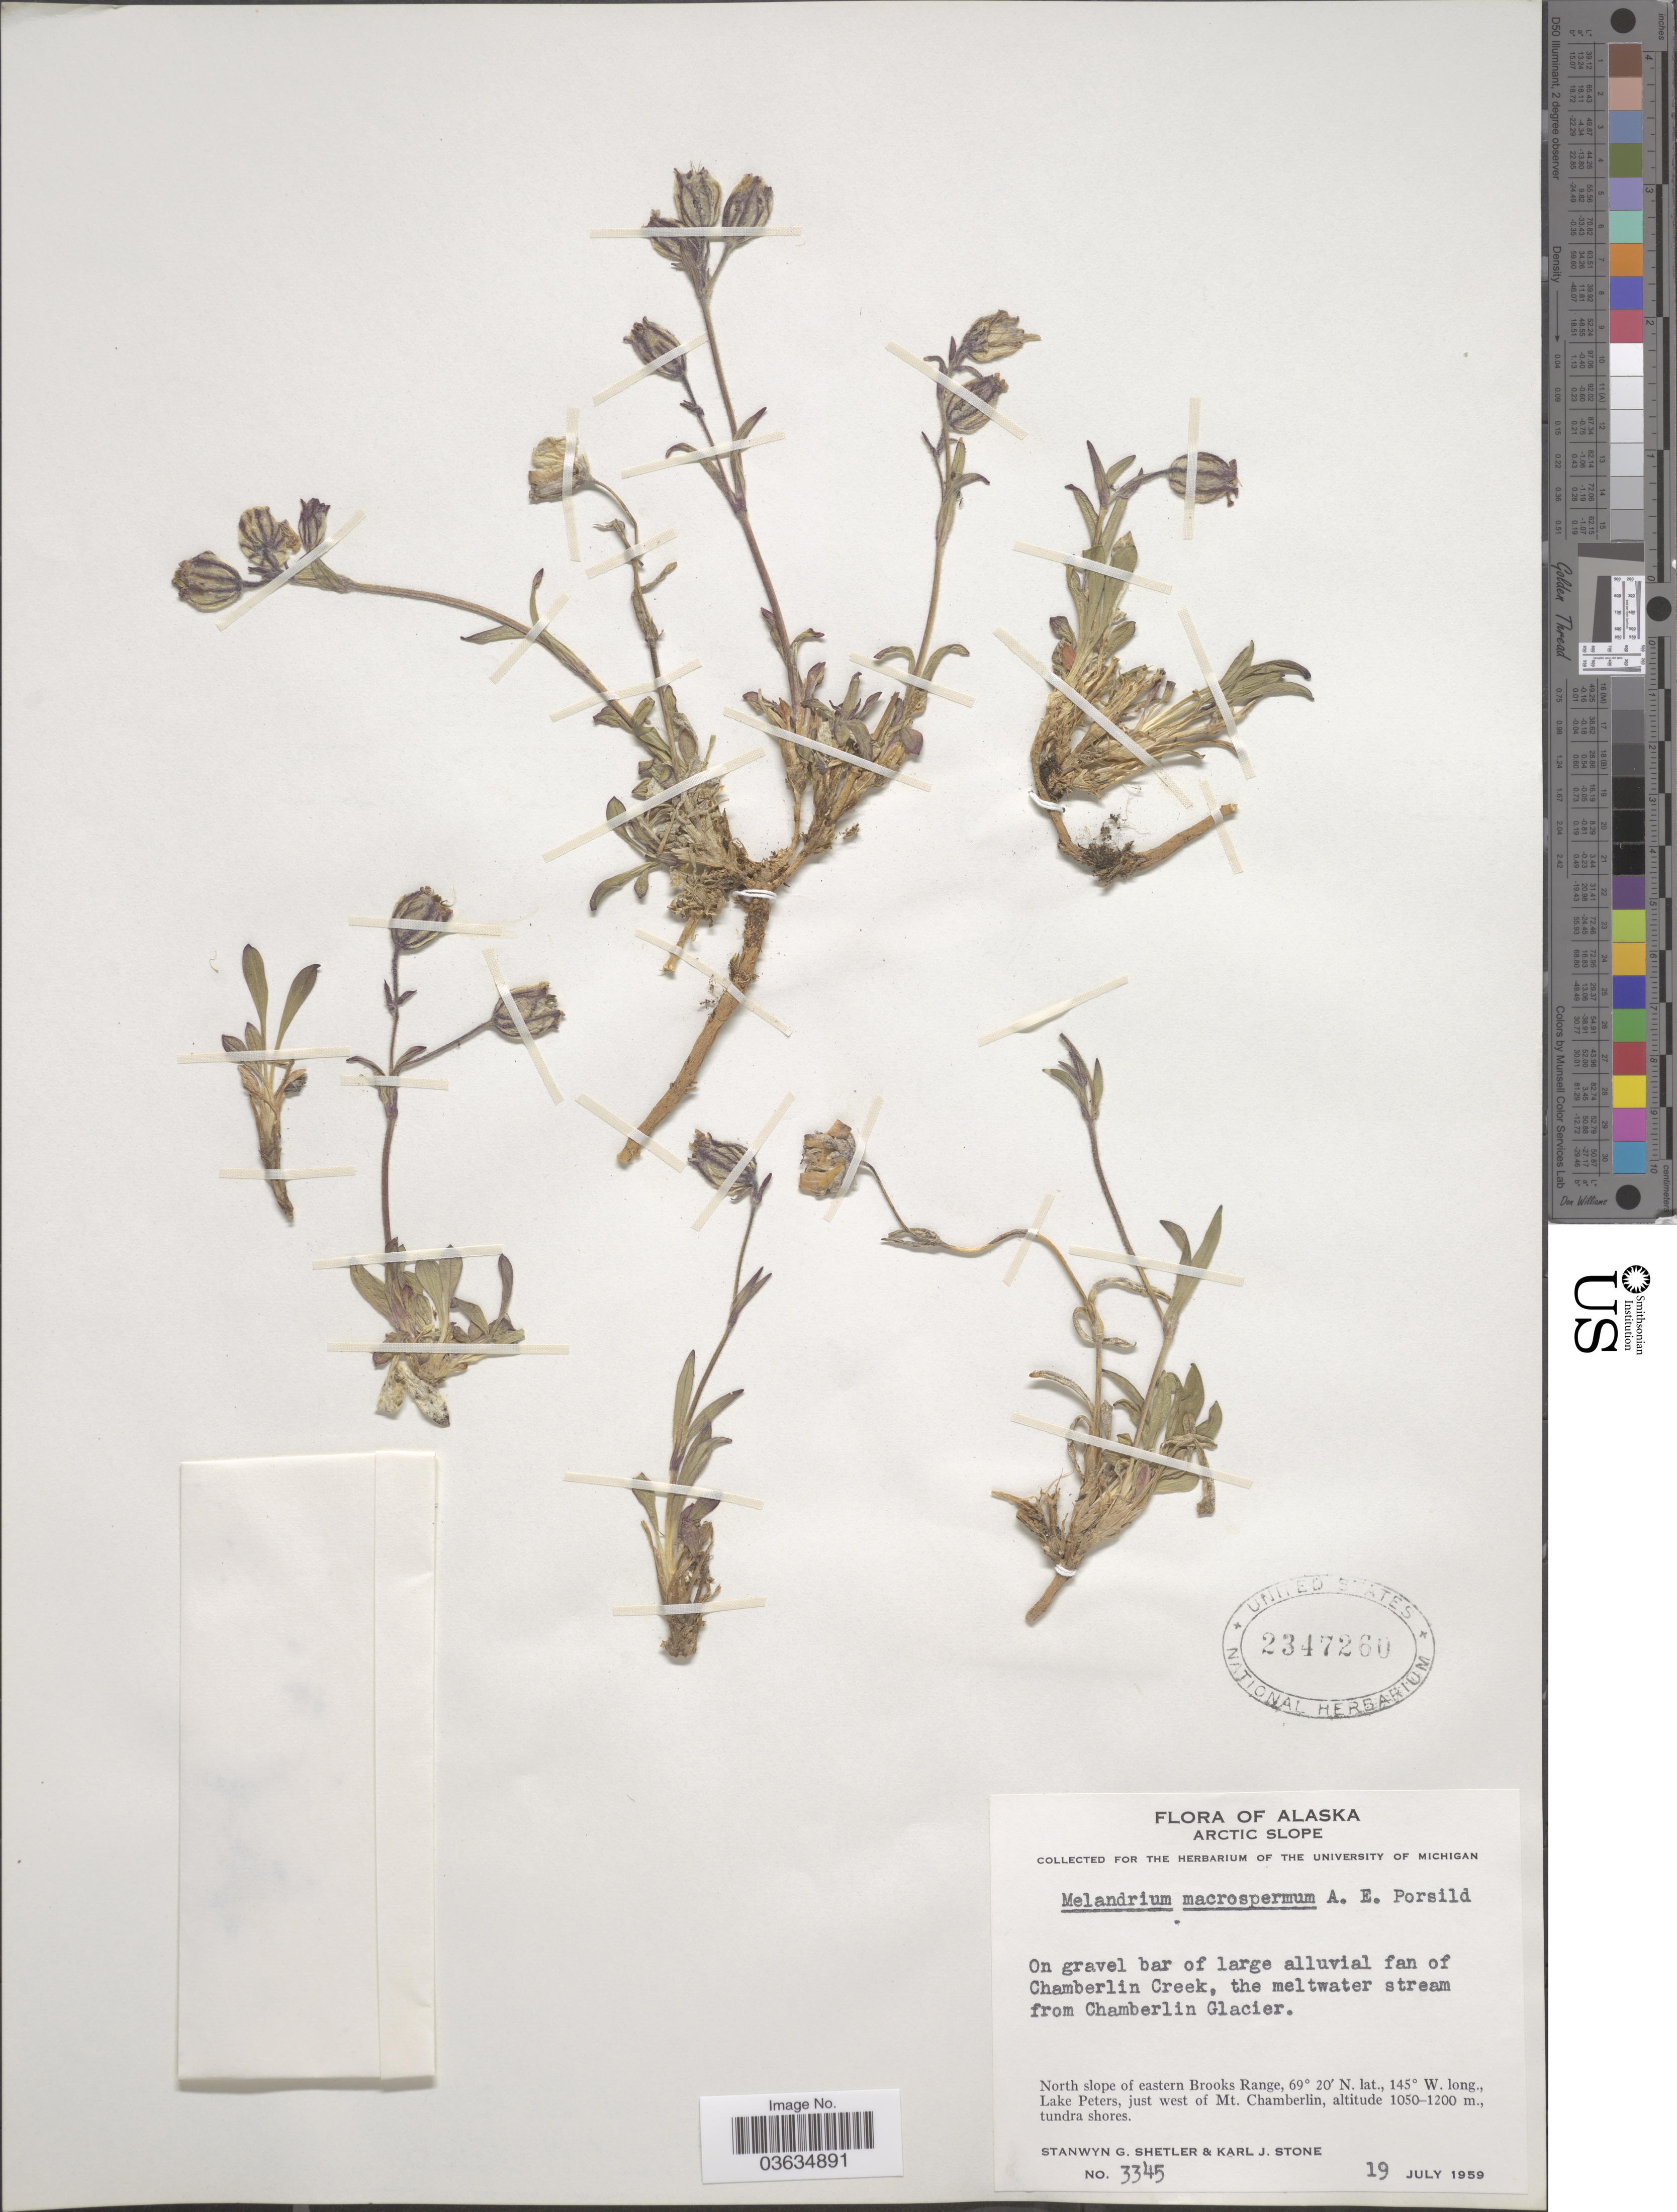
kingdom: Plantae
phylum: Tracheophyta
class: Magnoliopsida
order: Caryophyllales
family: Caryophyllaceae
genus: Silene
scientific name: Silene uralensis subsp. porsildii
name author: Bocquet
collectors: S. Shetler & K. J. Stone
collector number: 3345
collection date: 1959-07-19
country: United States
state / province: Alaska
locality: Arctic Slope. Fan of Chamberlin Creek, the meltwater stream from Chamberlin Glacier. North slope of eastern Brooks Rage, Lake Peters, just west of Mt. Chamberlin.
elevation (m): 1050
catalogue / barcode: US 2347260